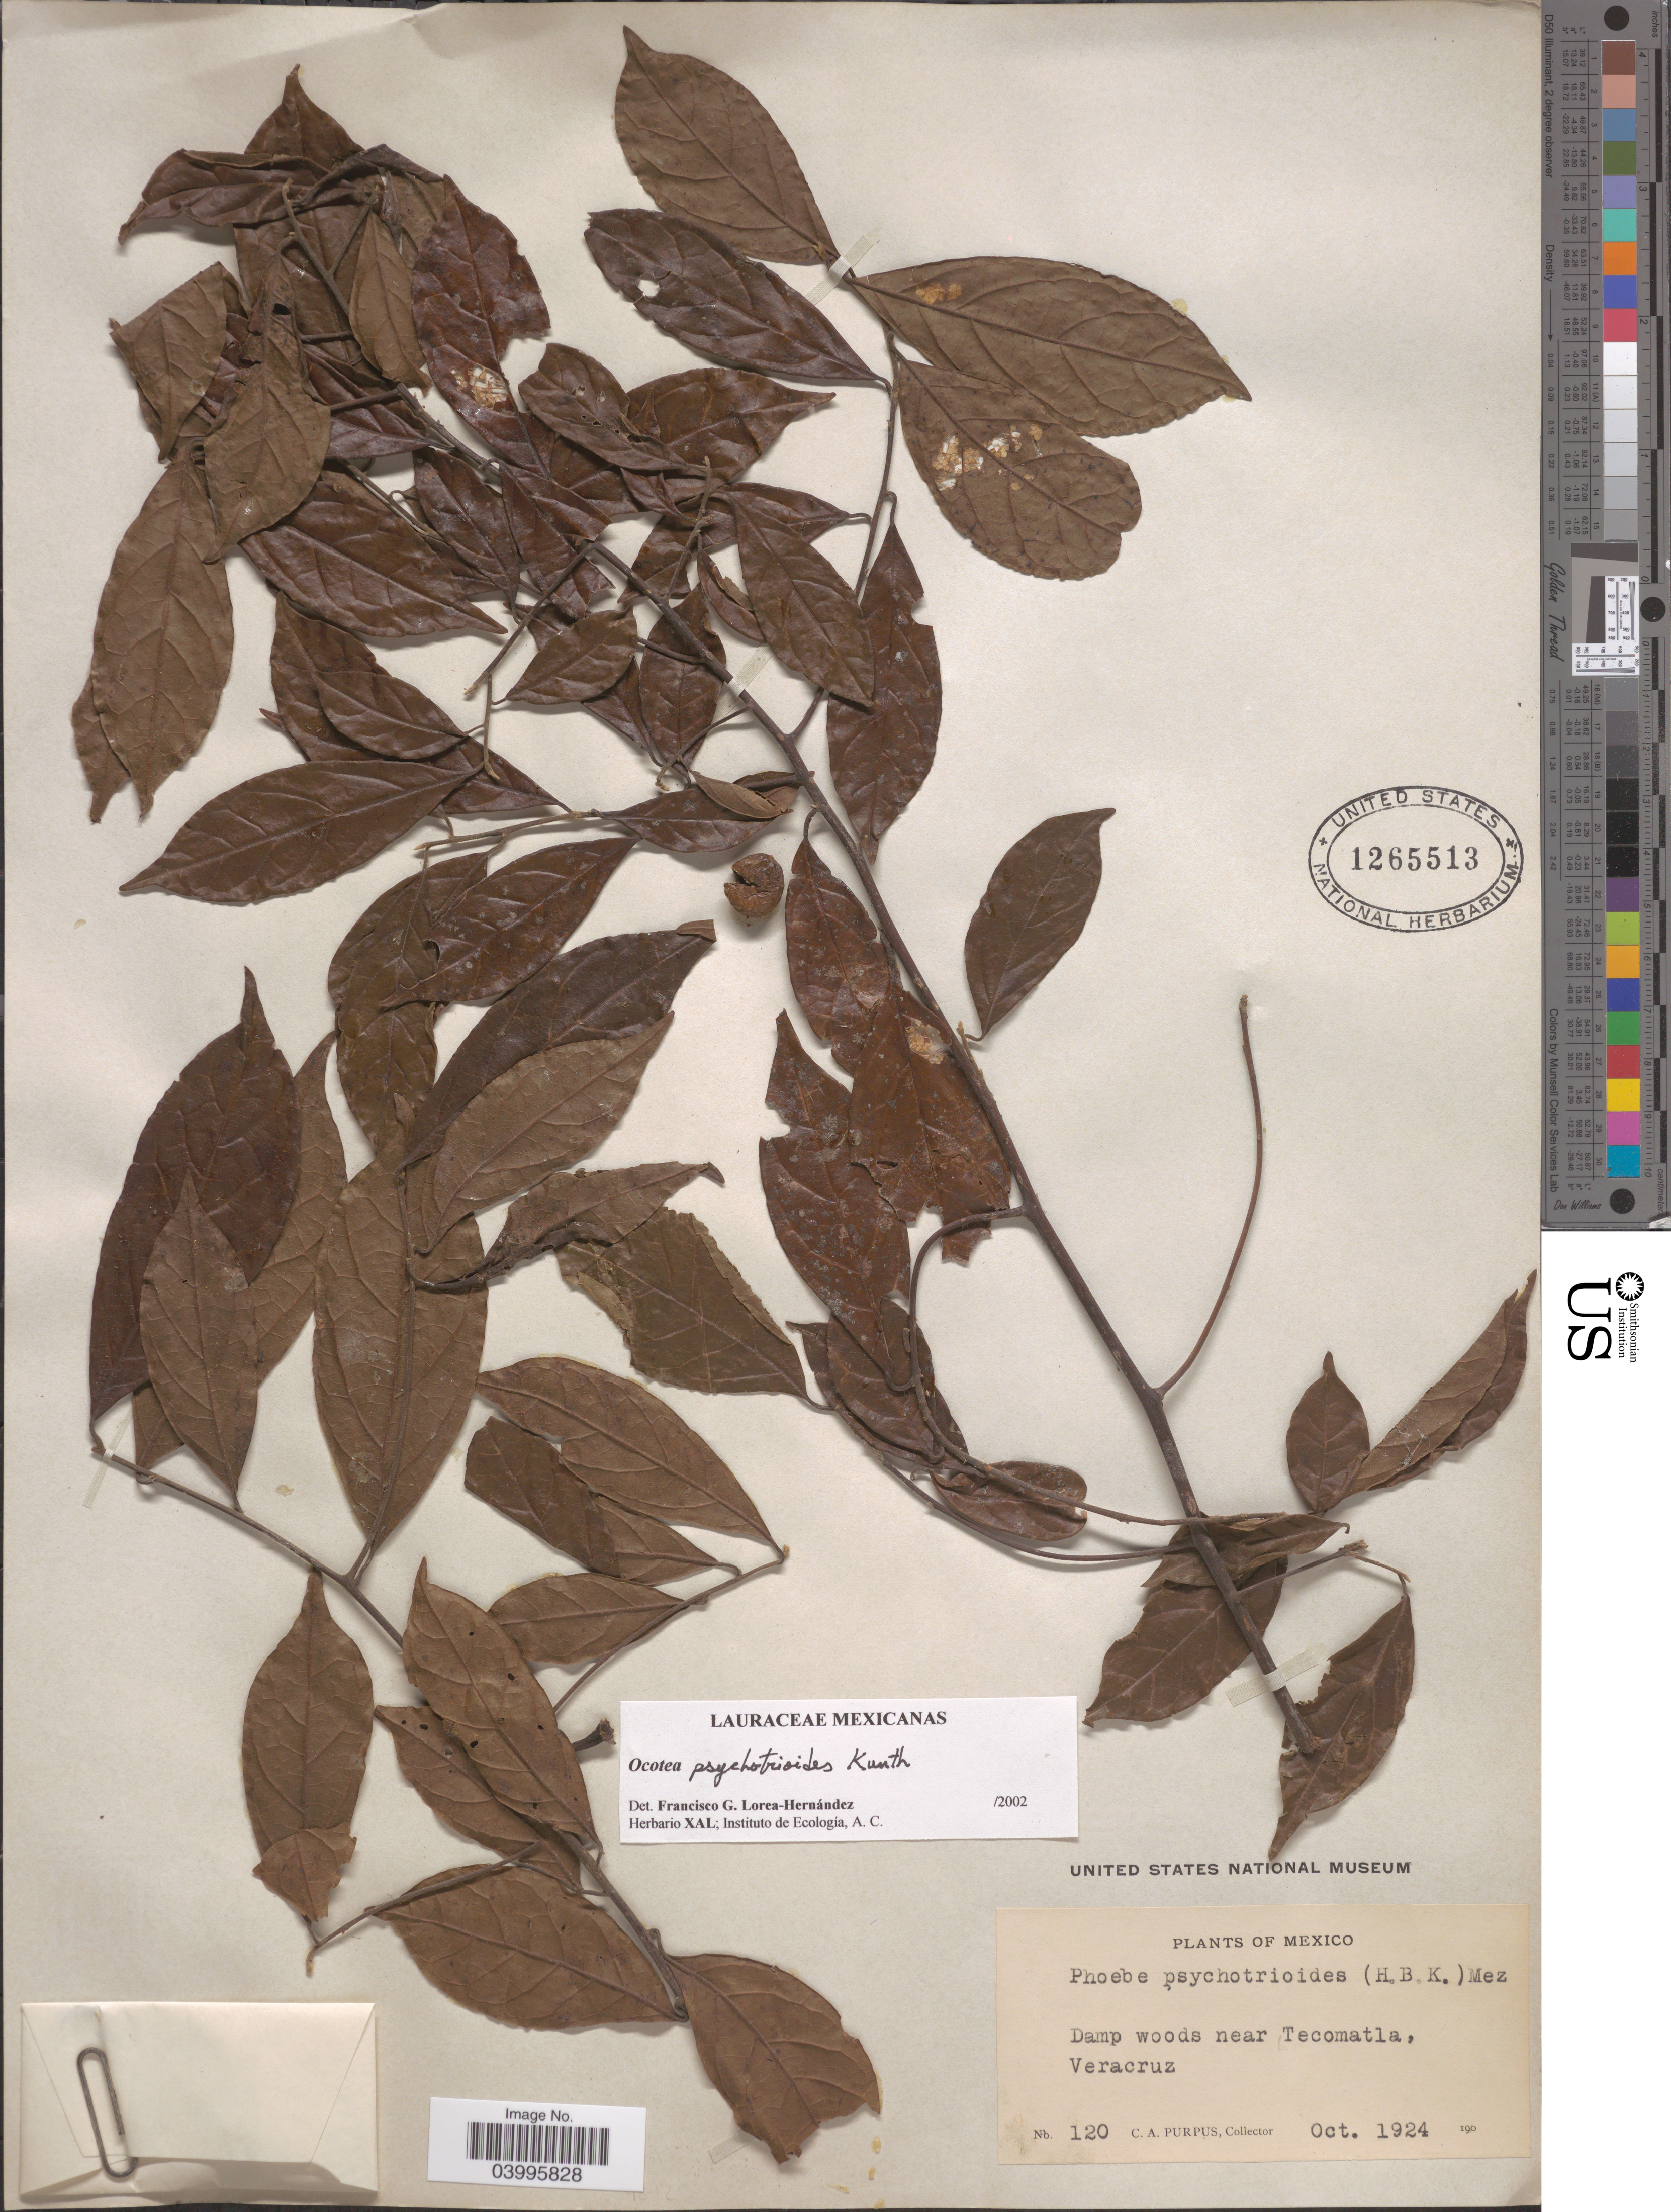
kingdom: Plantae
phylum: Tracheophyta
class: Magnoliopsida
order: Laurales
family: Lauraceae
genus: Ocotea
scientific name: Ocotea psychotrioides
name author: Kunth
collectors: C. A. Purpus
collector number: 120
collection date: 1924-10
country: Mexico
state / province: Veracruz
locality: Damp woods near Tecomatla, Veracruz.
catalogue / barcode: US 1265513